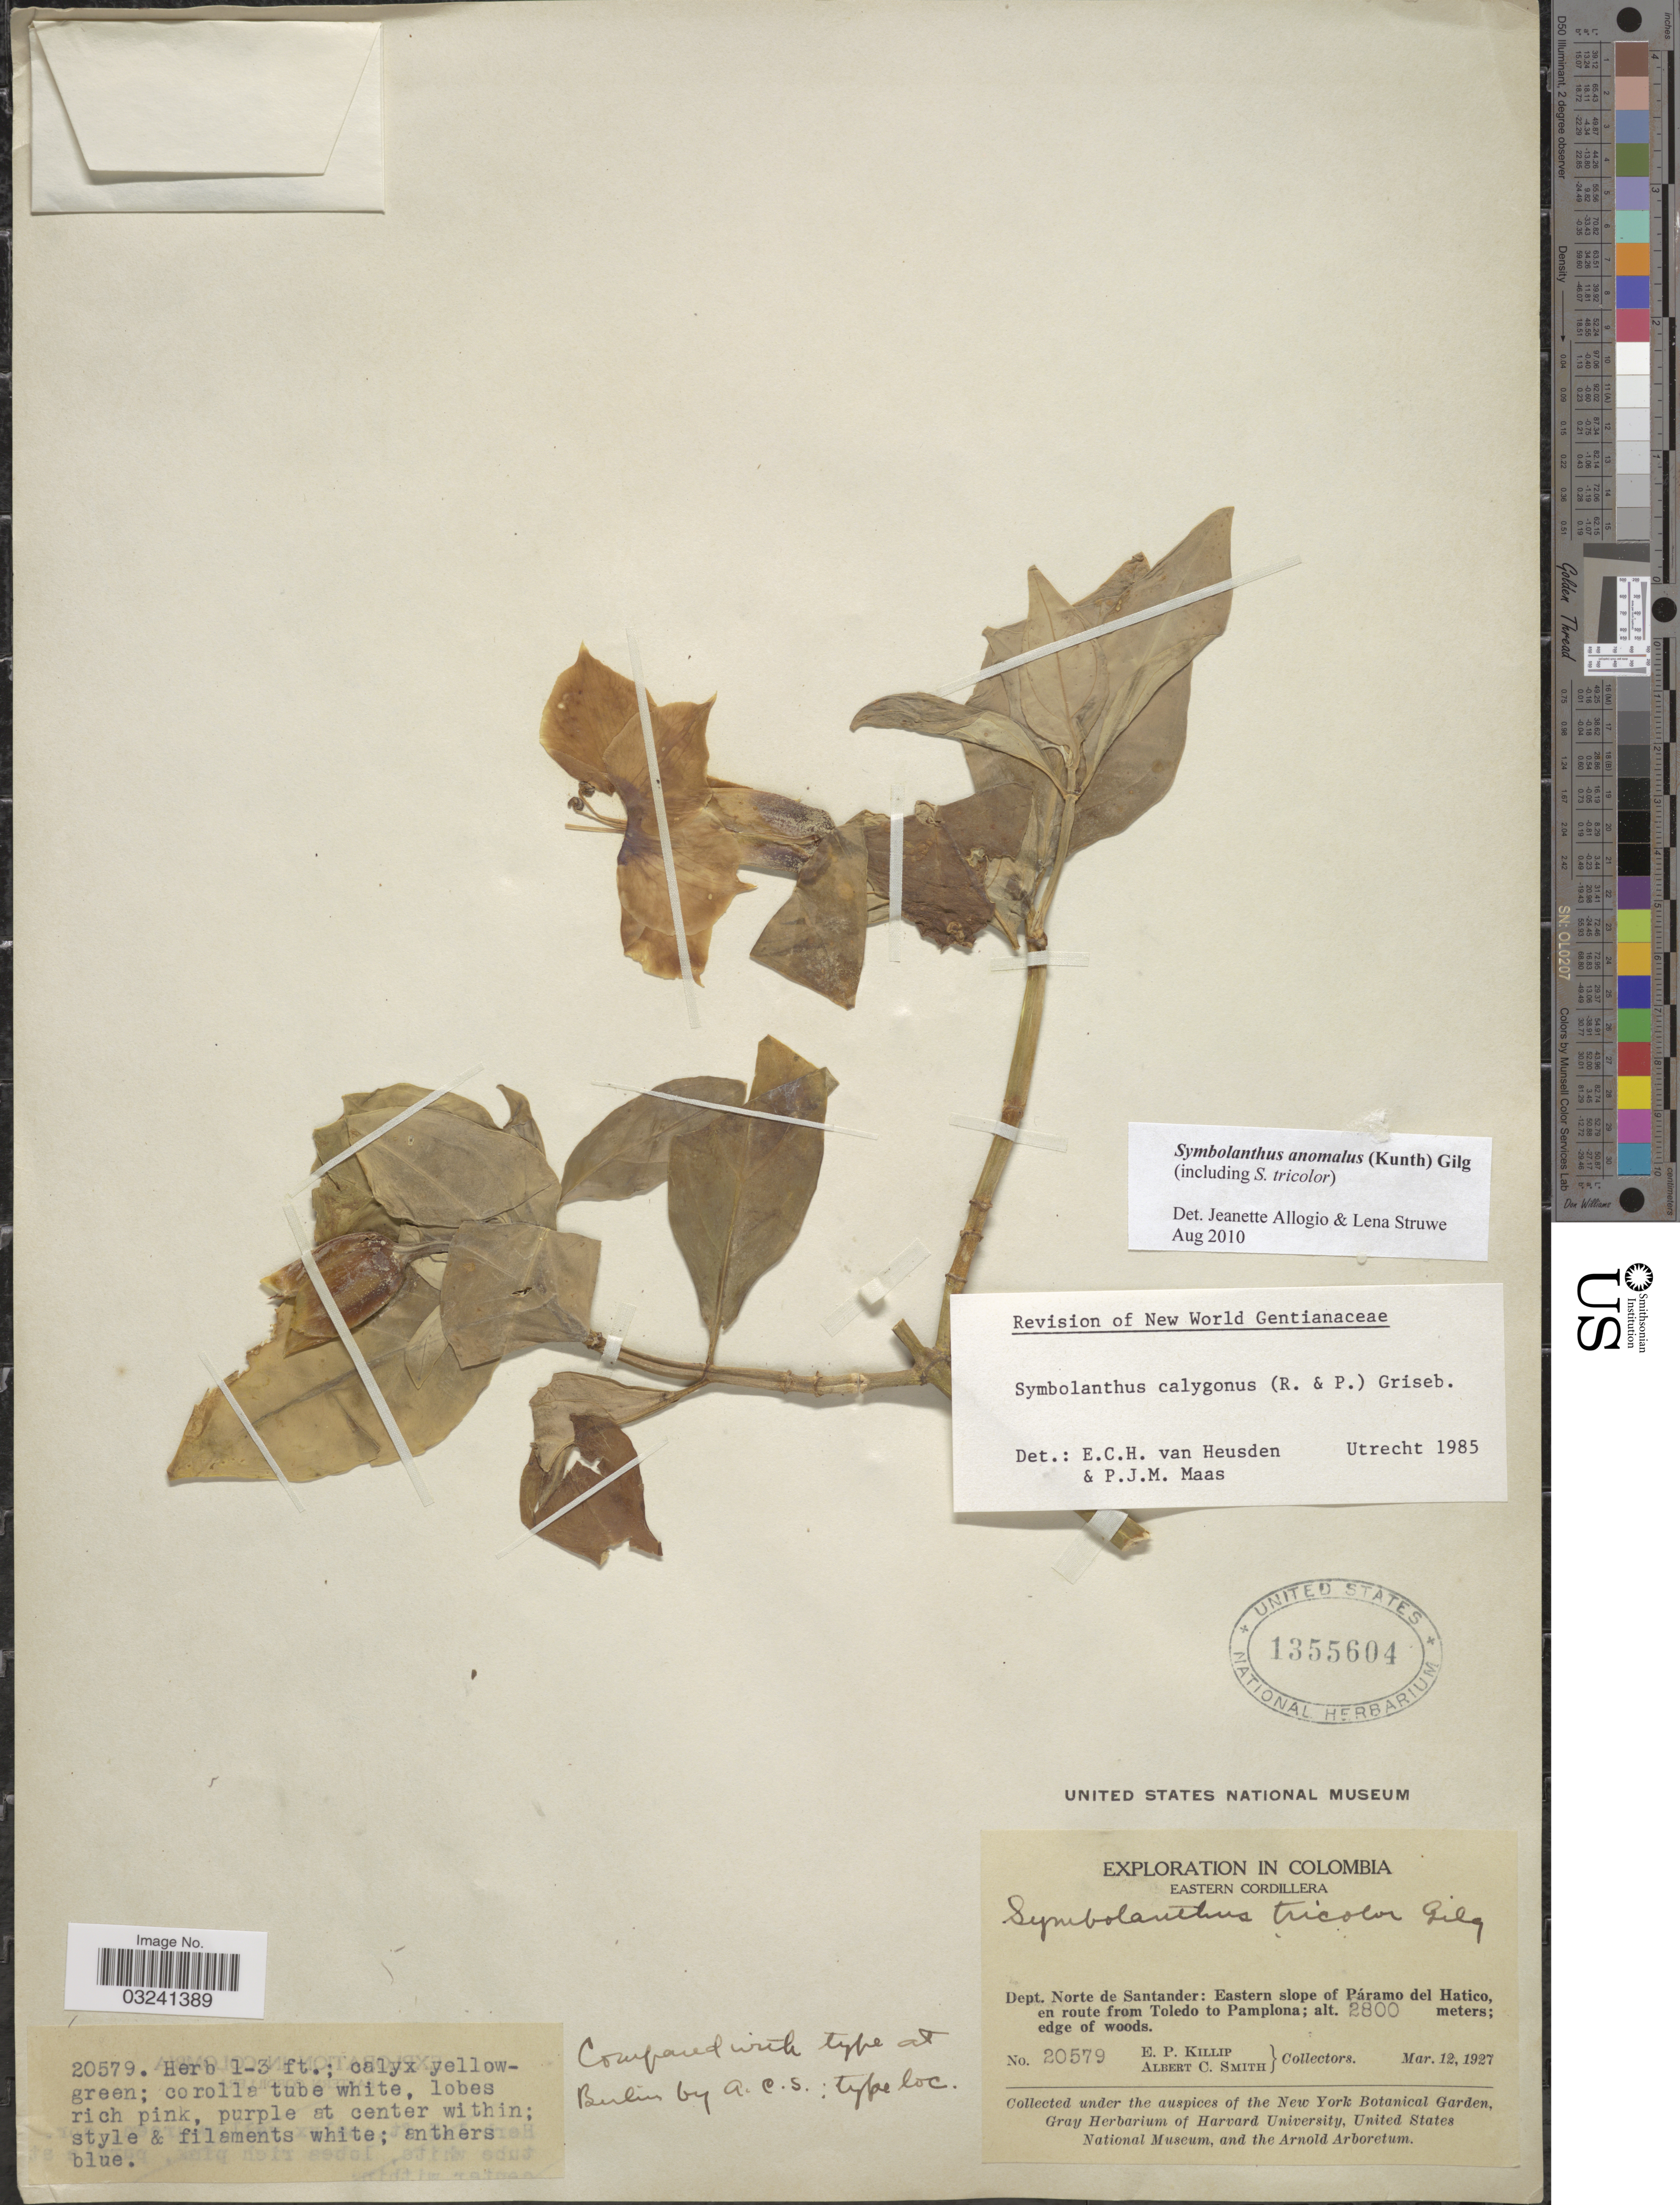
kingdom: Plantae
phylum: Tracheophyta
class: Magnoliopsida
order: Gentianales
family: Gentianaceae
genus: Symbolanthus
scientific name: Symbolanthus anomalus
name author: (Kunth) Gilg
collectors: E. P. Killip & A. C. Smith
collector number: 20579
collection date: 1927-03-12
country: Colombia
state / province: Norte de Santander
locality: Eastern Cordillera. Dept. Norte de Santander: Eastern slope of Páramo del Hatico, en route from Toledo to Pamplona.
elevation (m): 2800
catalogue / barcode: US 1355604